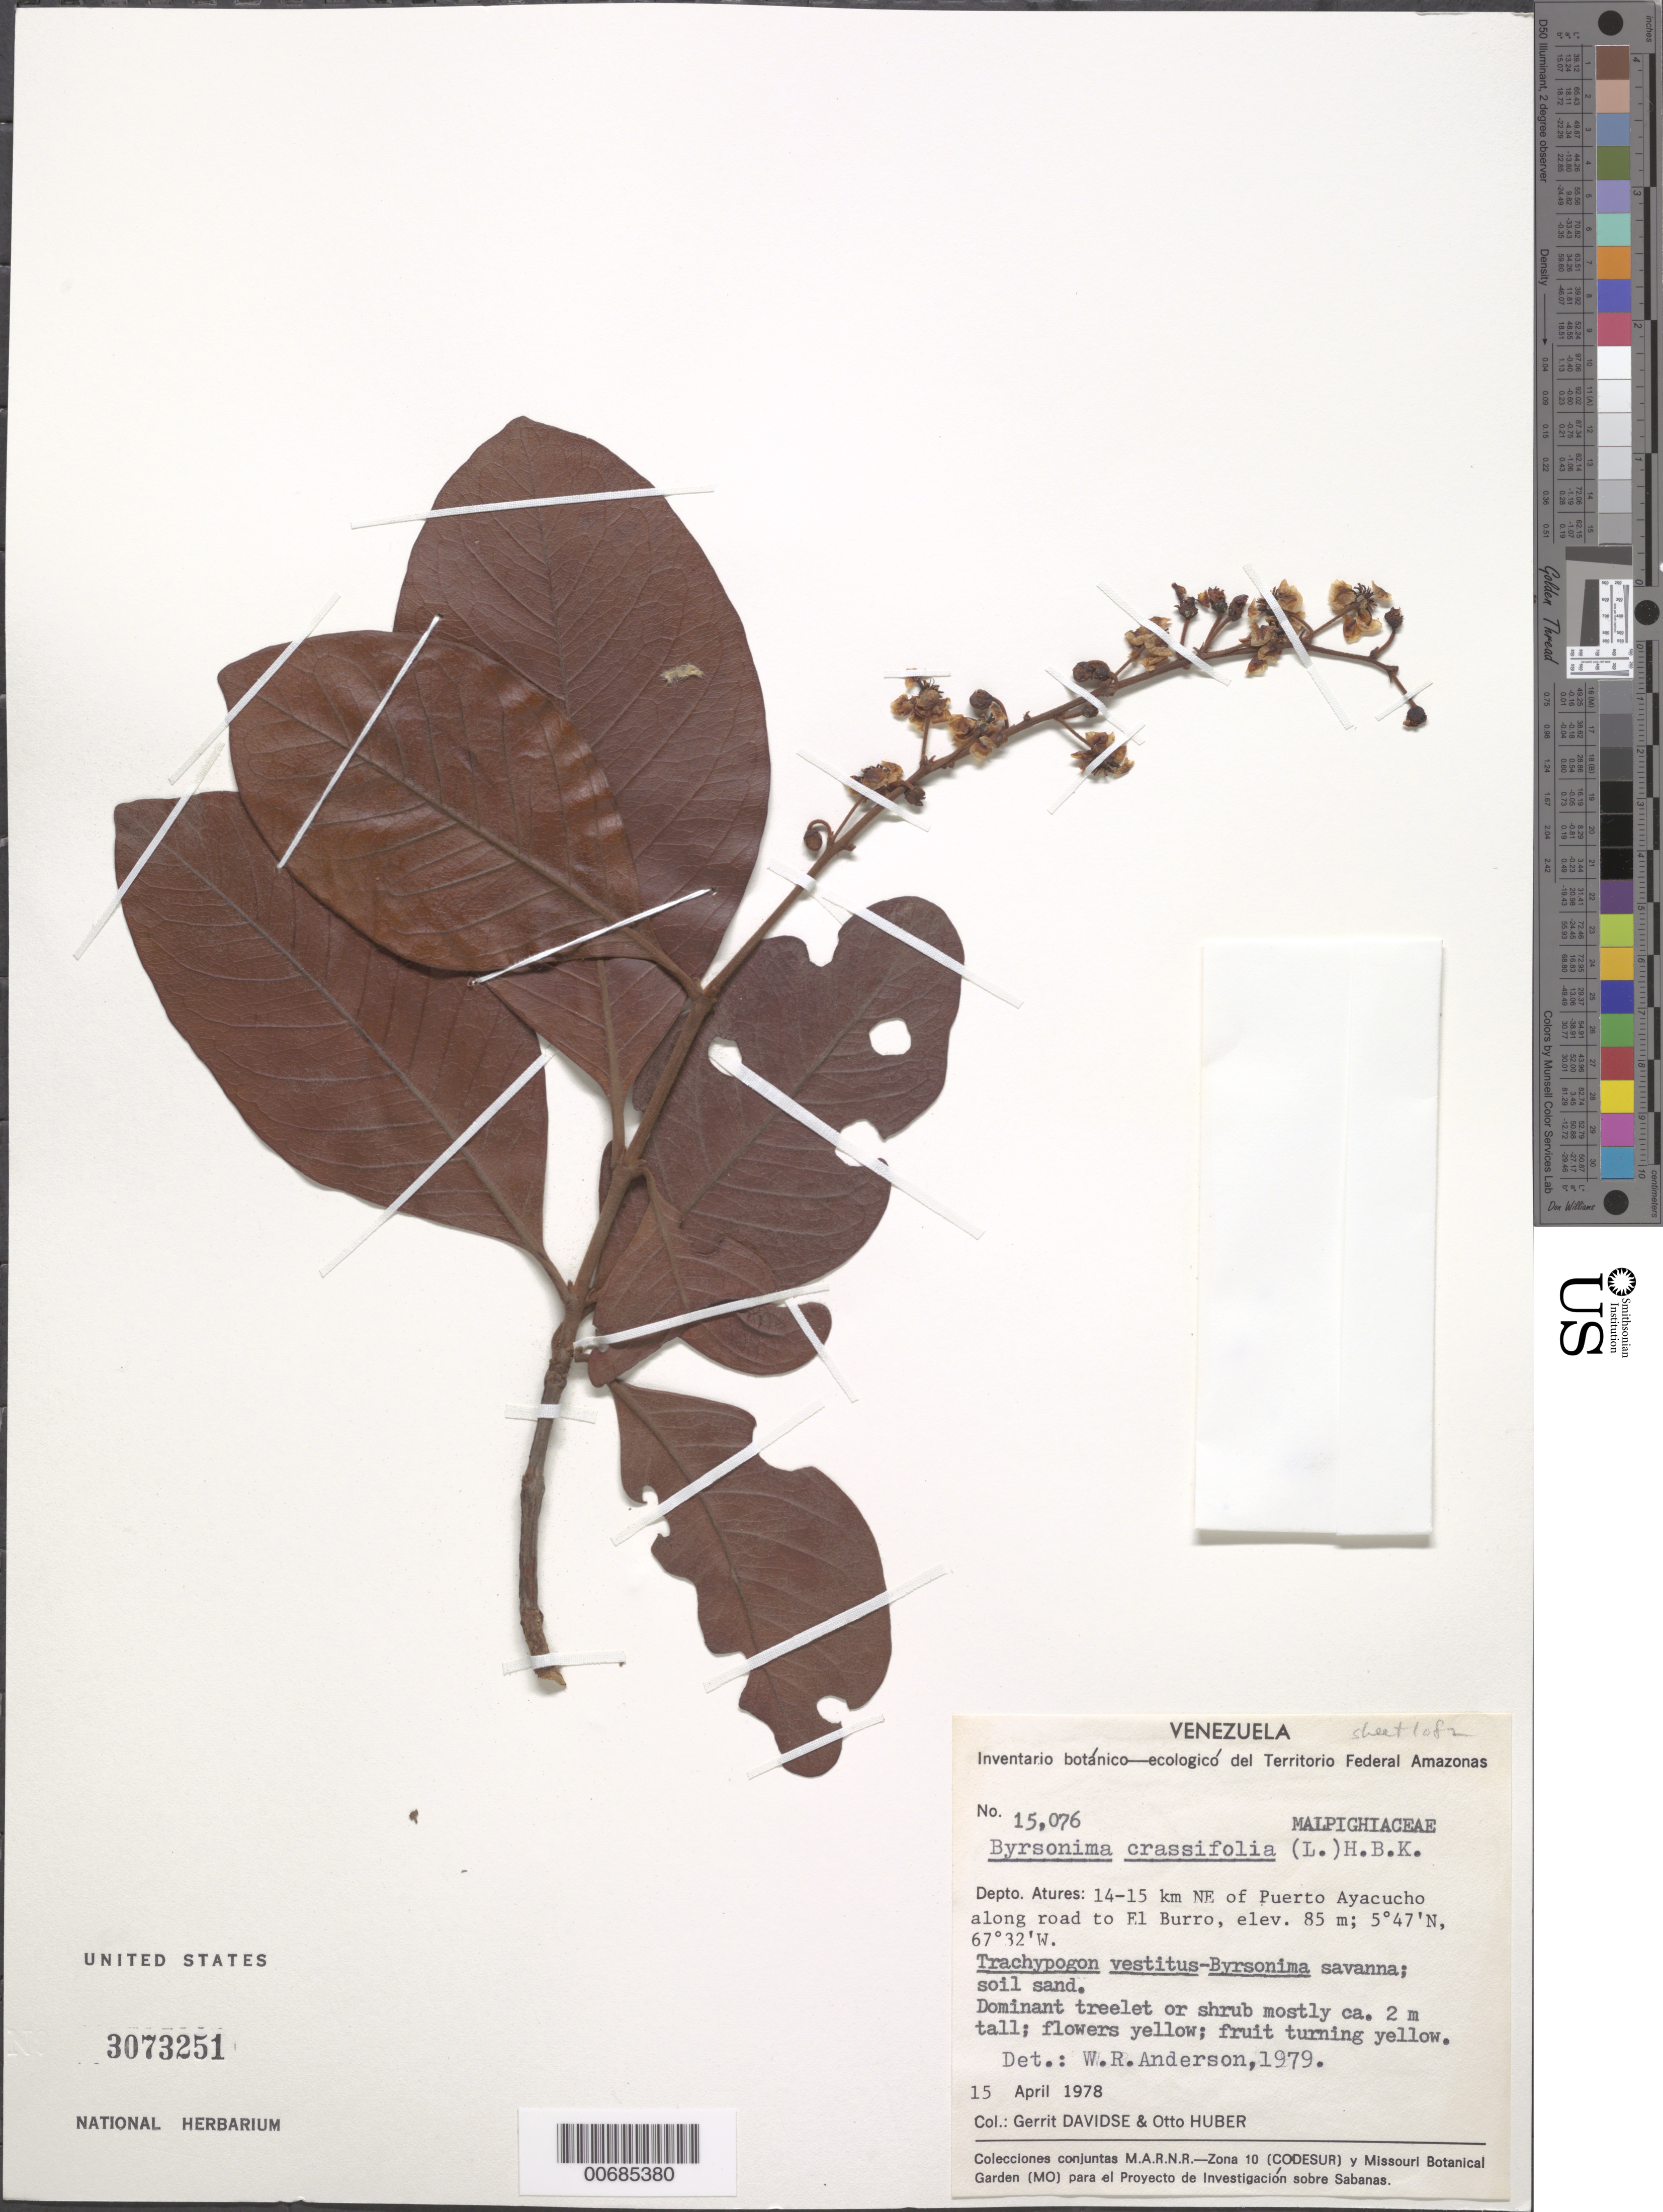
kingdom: Plantae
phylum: Tracheophyta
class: Magnoliopsida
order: Malpighiales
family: Malpighiaceae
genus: Byrsonima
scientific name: Byrsonima crassifolia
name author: (L.) Kunth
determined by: Anderson, W. R., (MICH), University of Michigan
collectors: G. Davidse & O. Huber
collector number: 15076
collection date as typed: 15-Apr-78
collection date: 1978-04-15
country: Venezuela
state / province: Amazonas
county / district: Atures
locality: Puerto Ayacucho, 14-15 km NE of on road to El Burro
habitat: Savanna; sandy soil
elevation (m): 85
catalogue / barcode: US 3073251